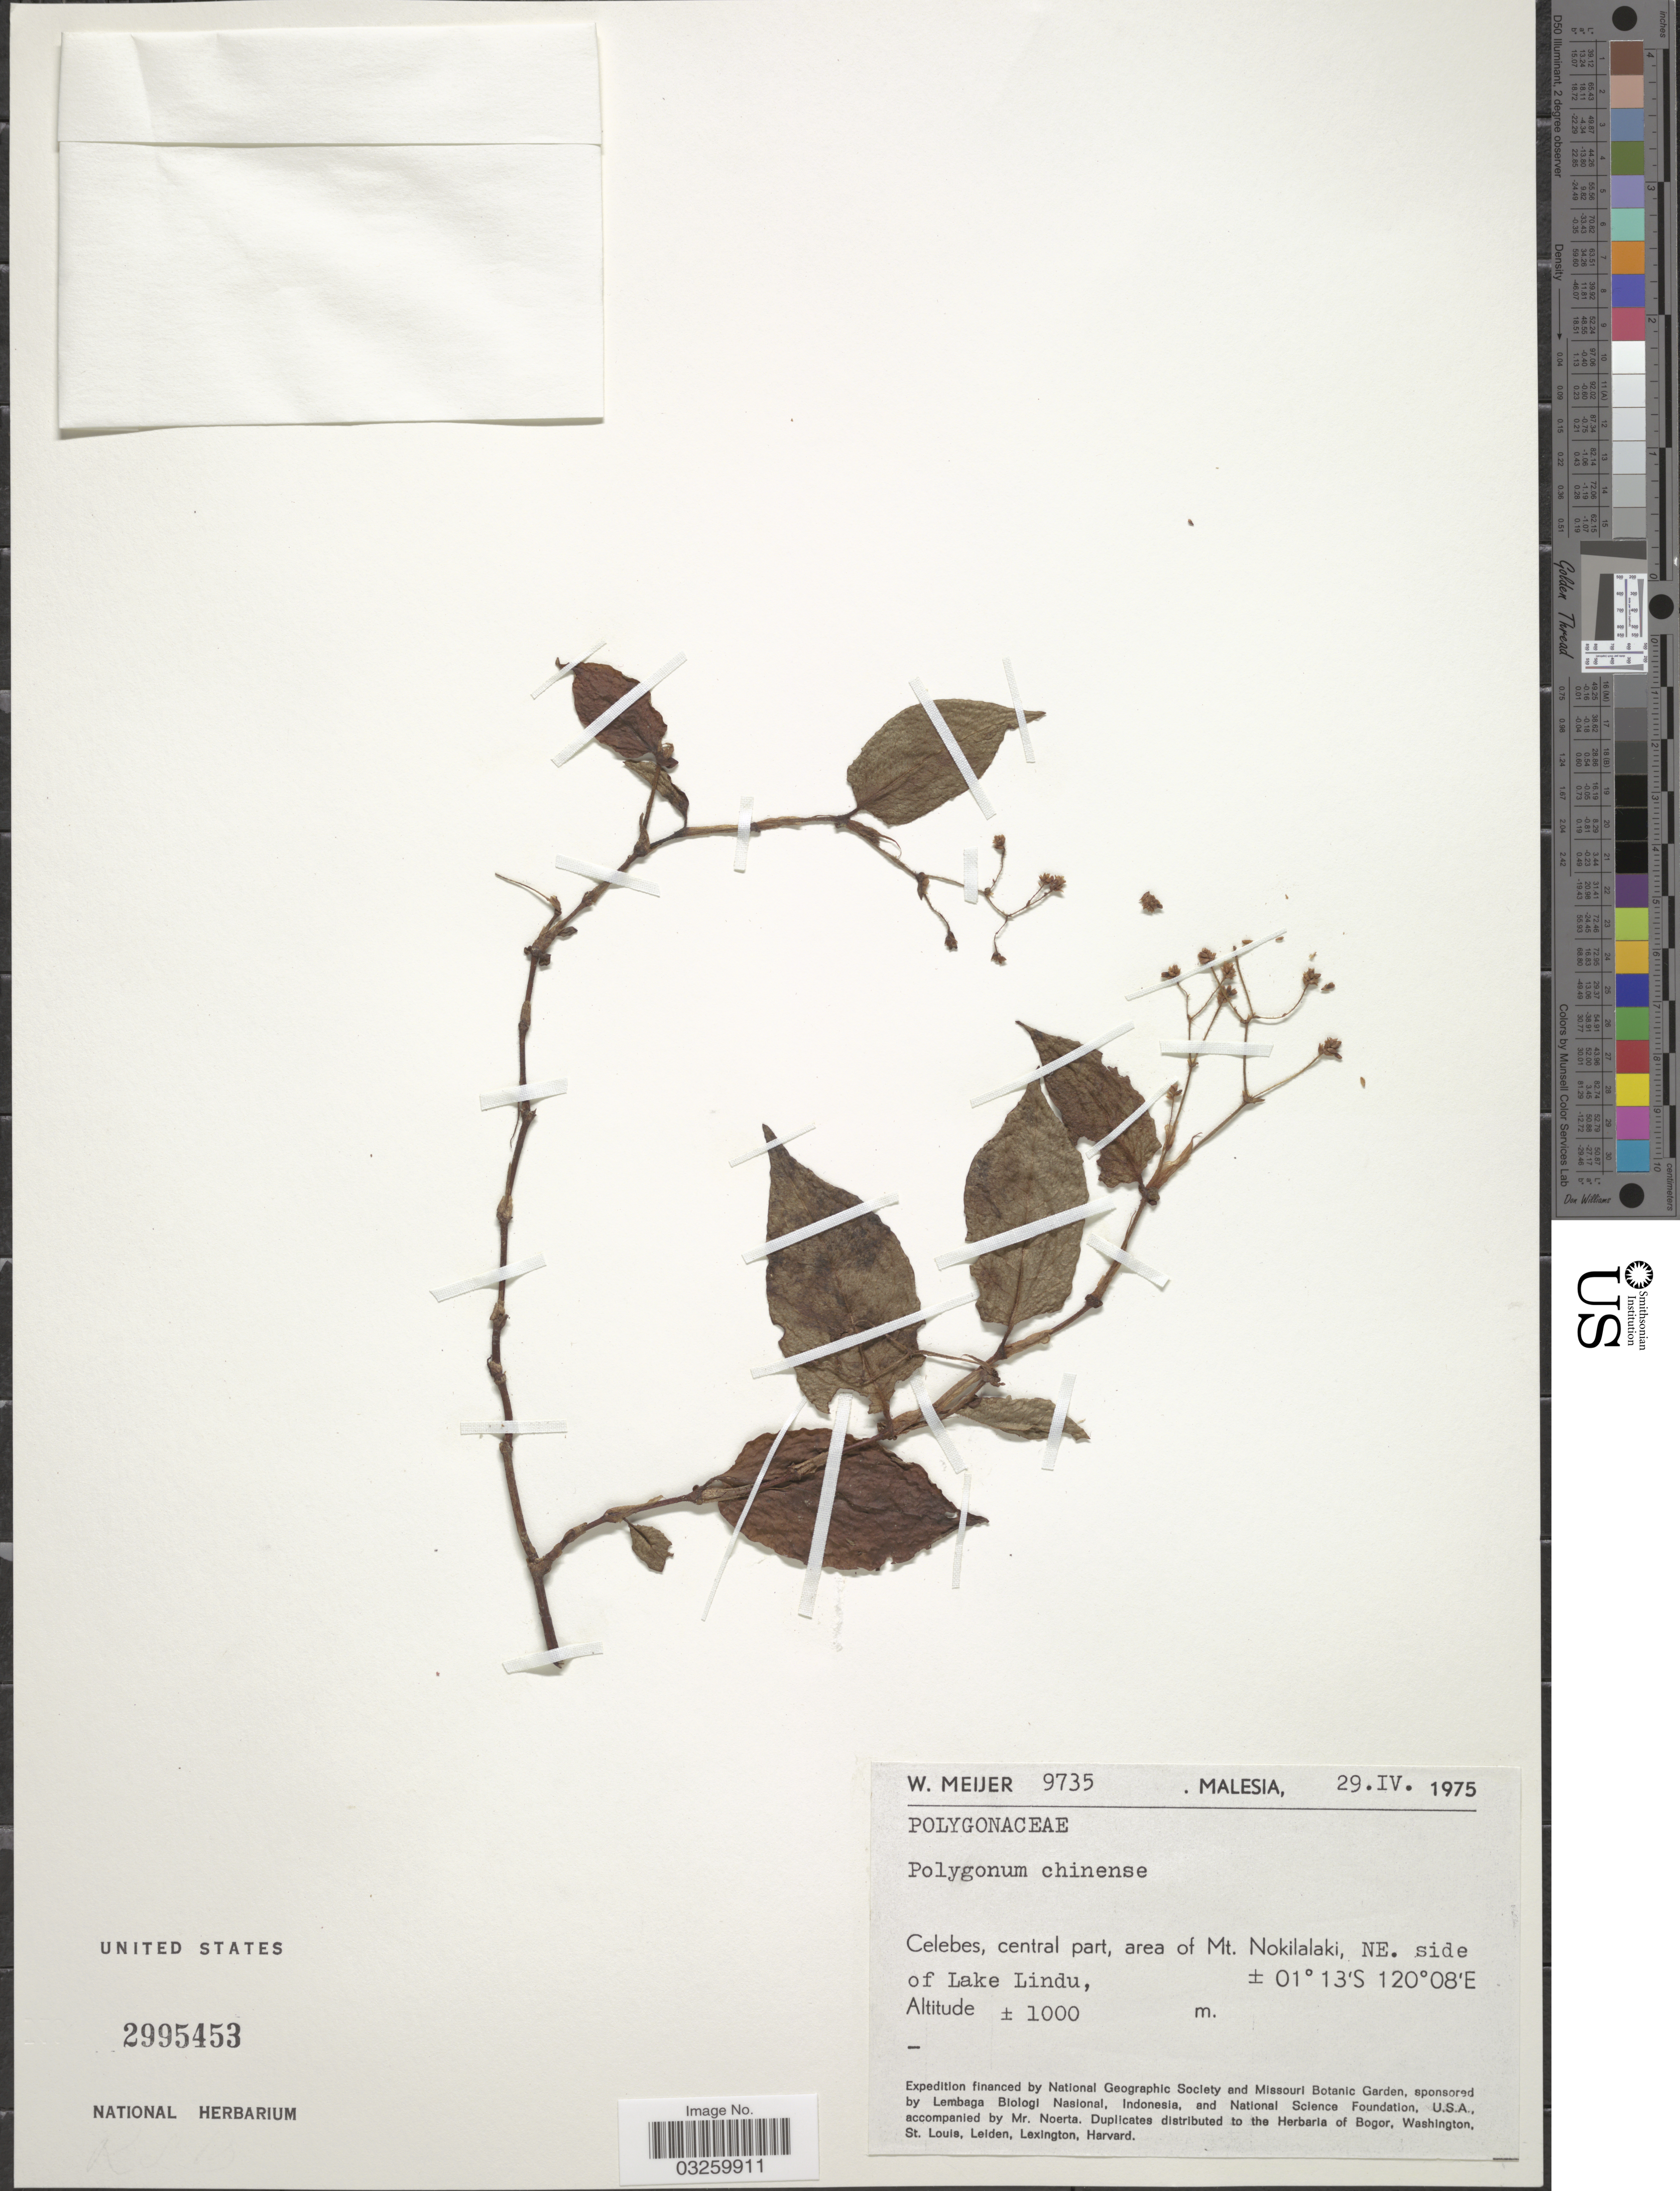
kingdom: Plantae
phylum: Tracheophyta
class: Magnoliopsida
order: Caryophyllales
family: Polygonaceae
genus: Persicaria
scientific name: Persicaria chinensis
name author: (L.) H. Gross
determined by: Wagner, W. L., (BOT), Smithsonian Institution - National Museum of Natural History (UNITED STATES)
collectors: W. Meijer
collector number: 9735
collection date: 1975-04-29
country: Malaysia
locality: Malesia. Celebes, central part, area of Mt. Nokilalaki, NE. side of Lake Lindu.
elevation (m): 1000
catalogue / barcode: US 2995453